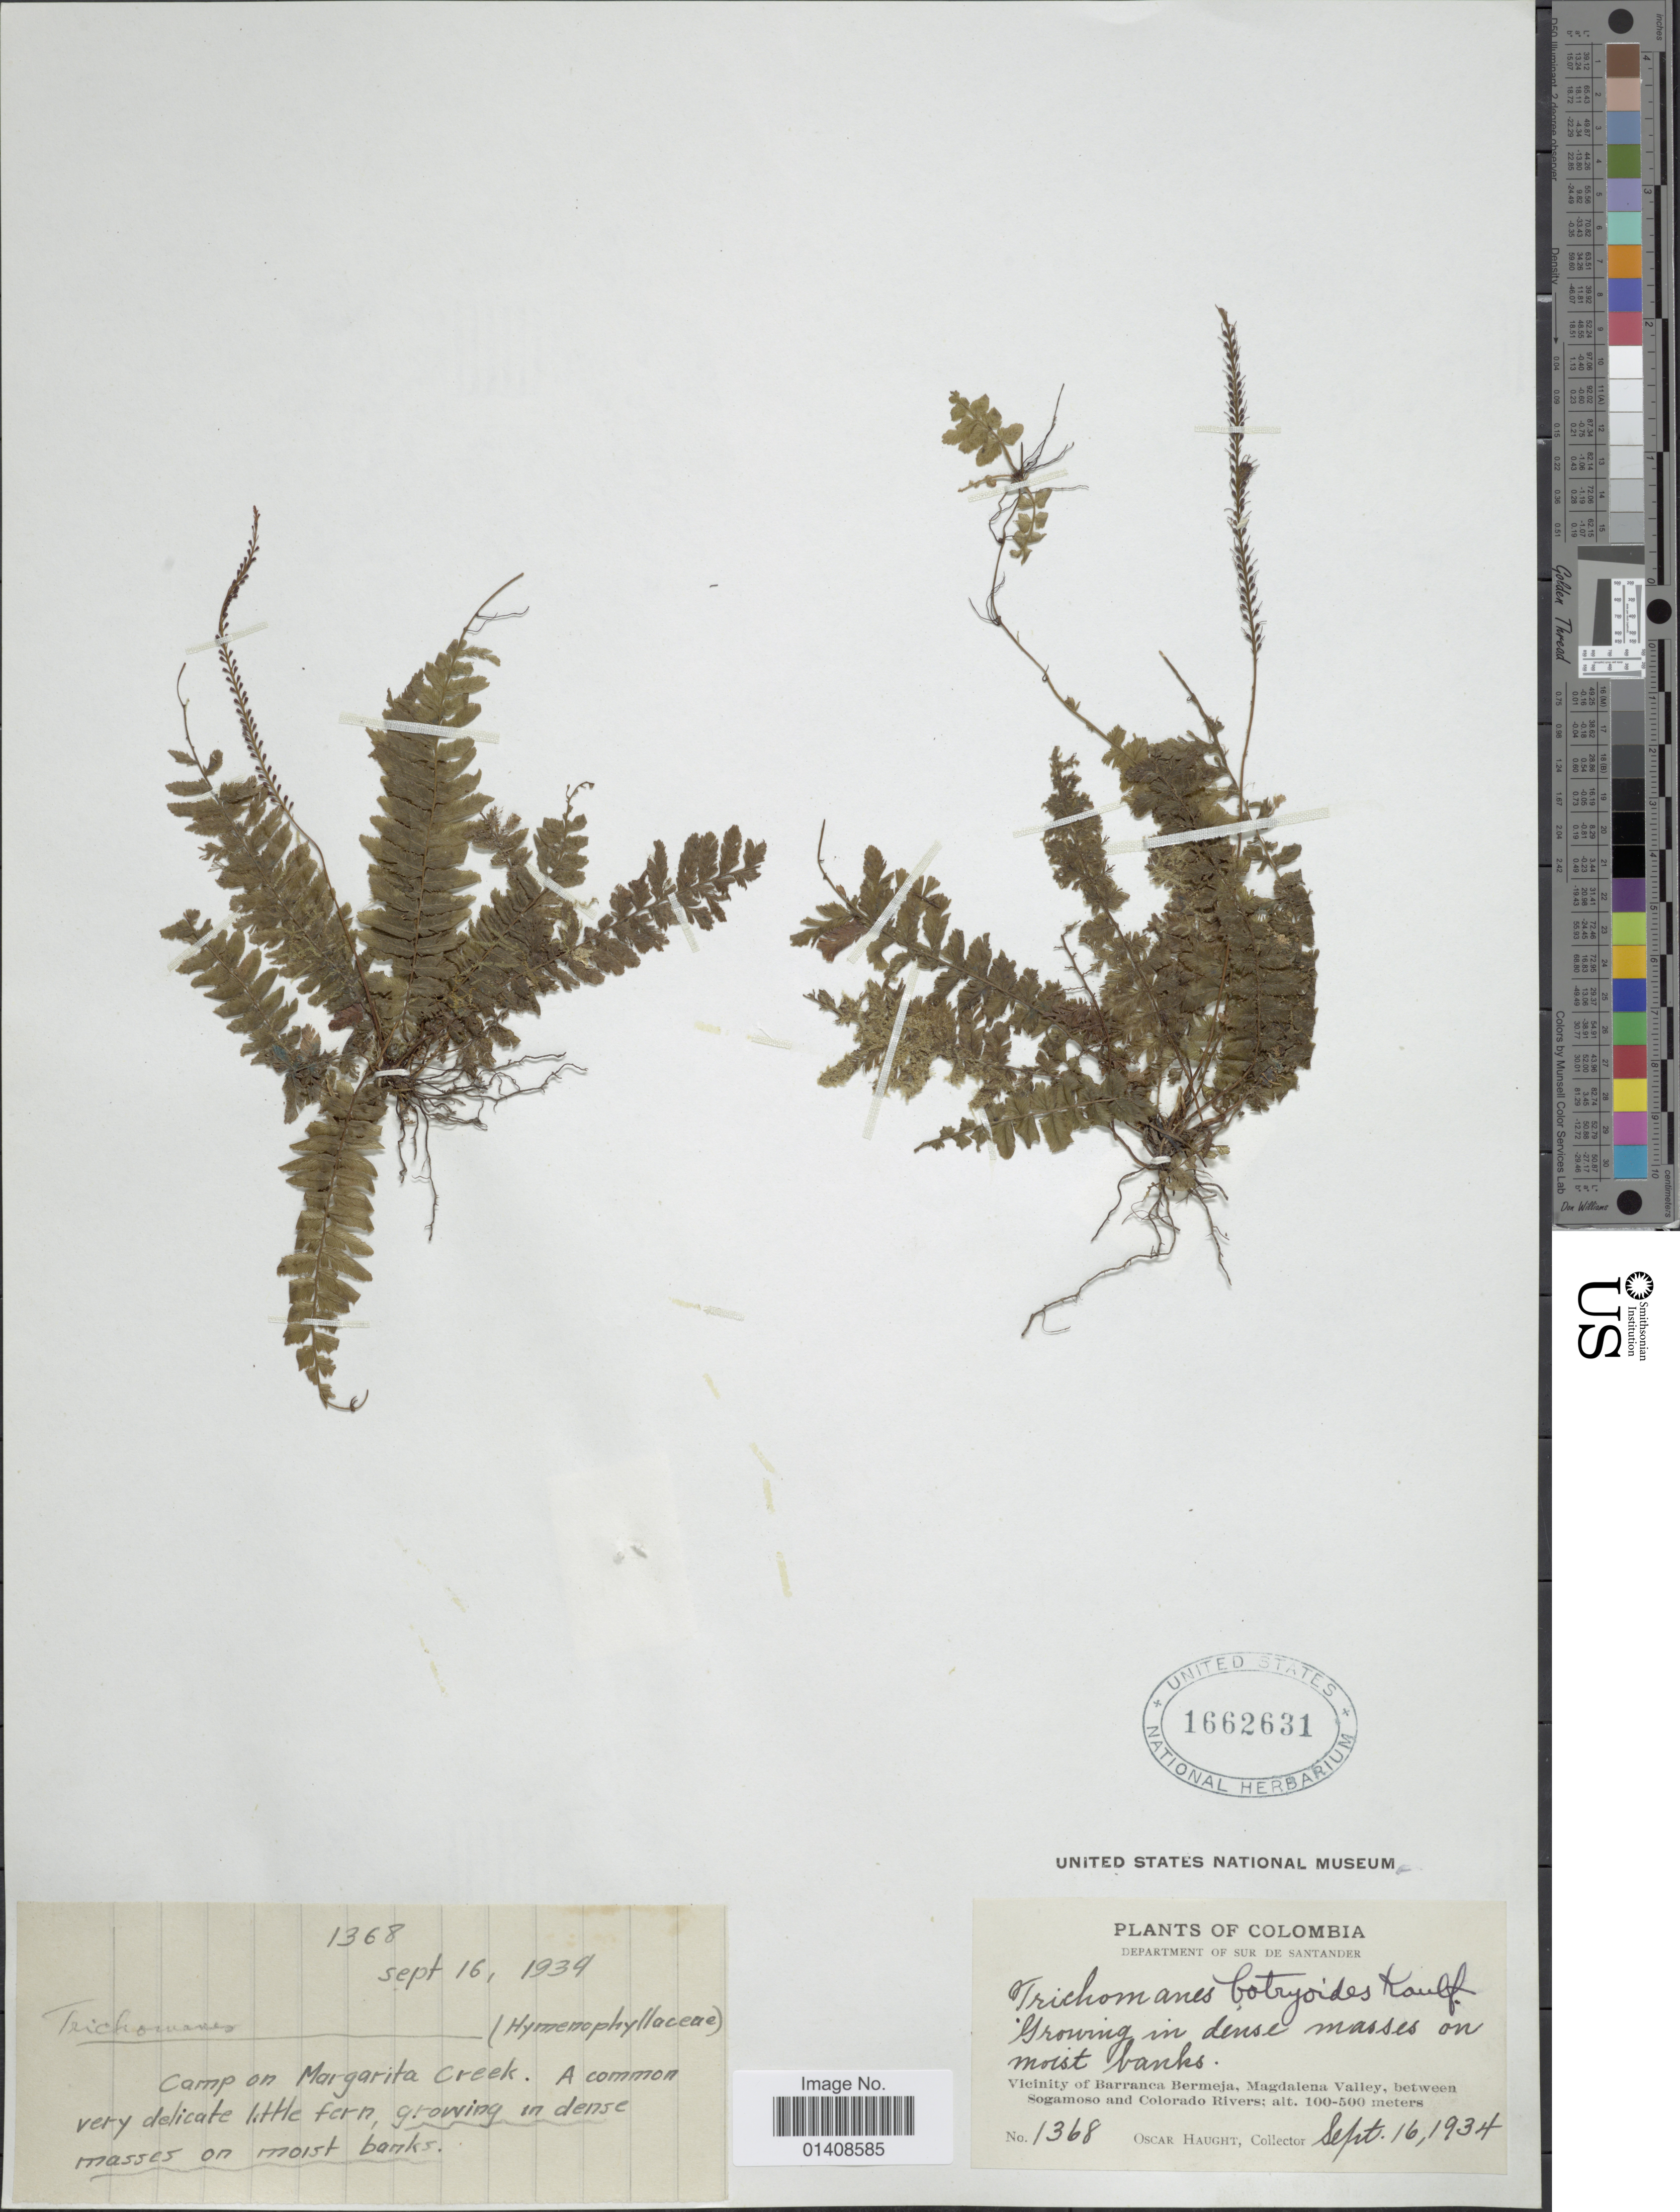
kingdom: Plantae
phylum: Tracheophyta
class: Polypodiopsida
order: Hymenophyllales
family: Hymenophyllaceae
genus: Trichomanes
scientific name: Trichomanes botryoides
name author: Kaulf.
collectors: O. L. Haught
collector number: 1368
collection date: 1934-09-16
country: Colombia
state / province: Santander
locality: Department of Sur de Santander, Vicinity of Barranca Bermeja, between Sogamoso and Colorado Rivers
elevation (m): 100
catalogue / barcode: US 1662631